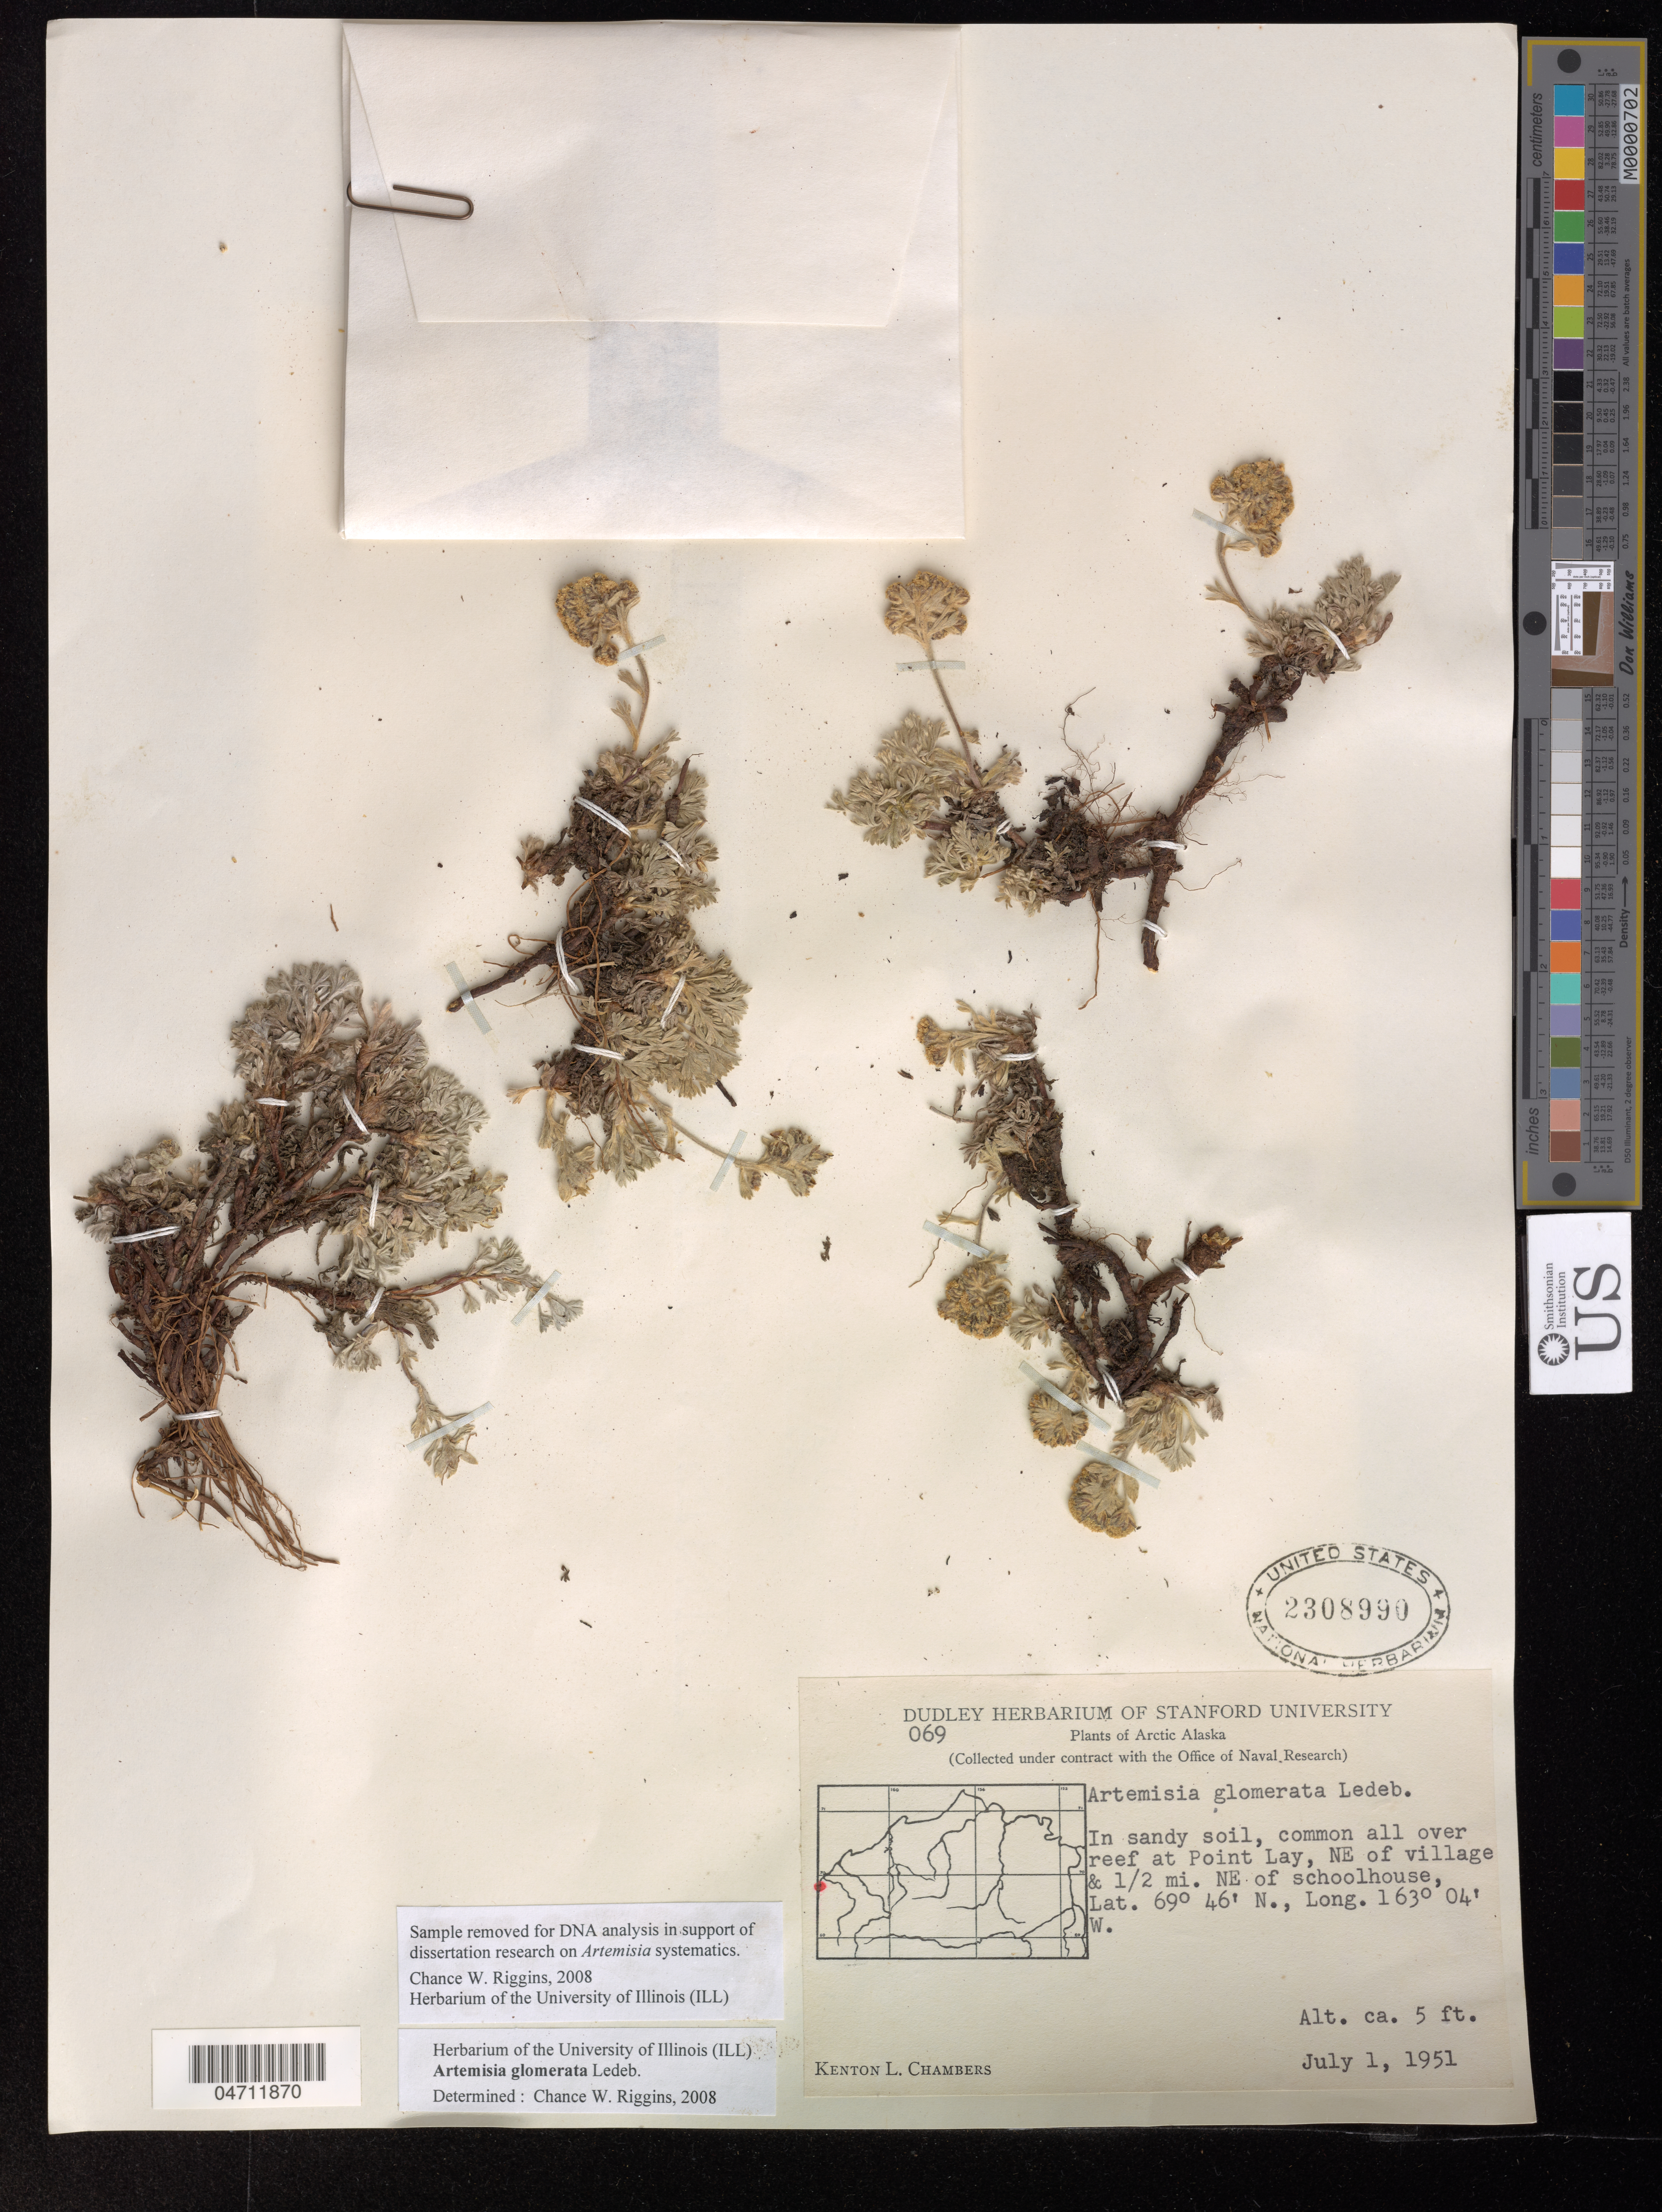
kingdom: Plantae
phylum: Tracheophyta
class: Magnoliopsida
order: Asterales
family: Asteraceae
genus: Artemisia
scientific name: Artemisia glomerata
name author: Ledeb.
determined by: Riggins, Chance W.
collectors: K. L. Chambers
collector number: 69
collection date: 1951-07-01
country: United States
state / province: Alaska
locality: Arctic Alaska. Point Lay NE of village & 1/2 mi. NE of schoolhouse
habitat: In sandy soil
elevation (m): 2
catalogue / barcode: US 2308990